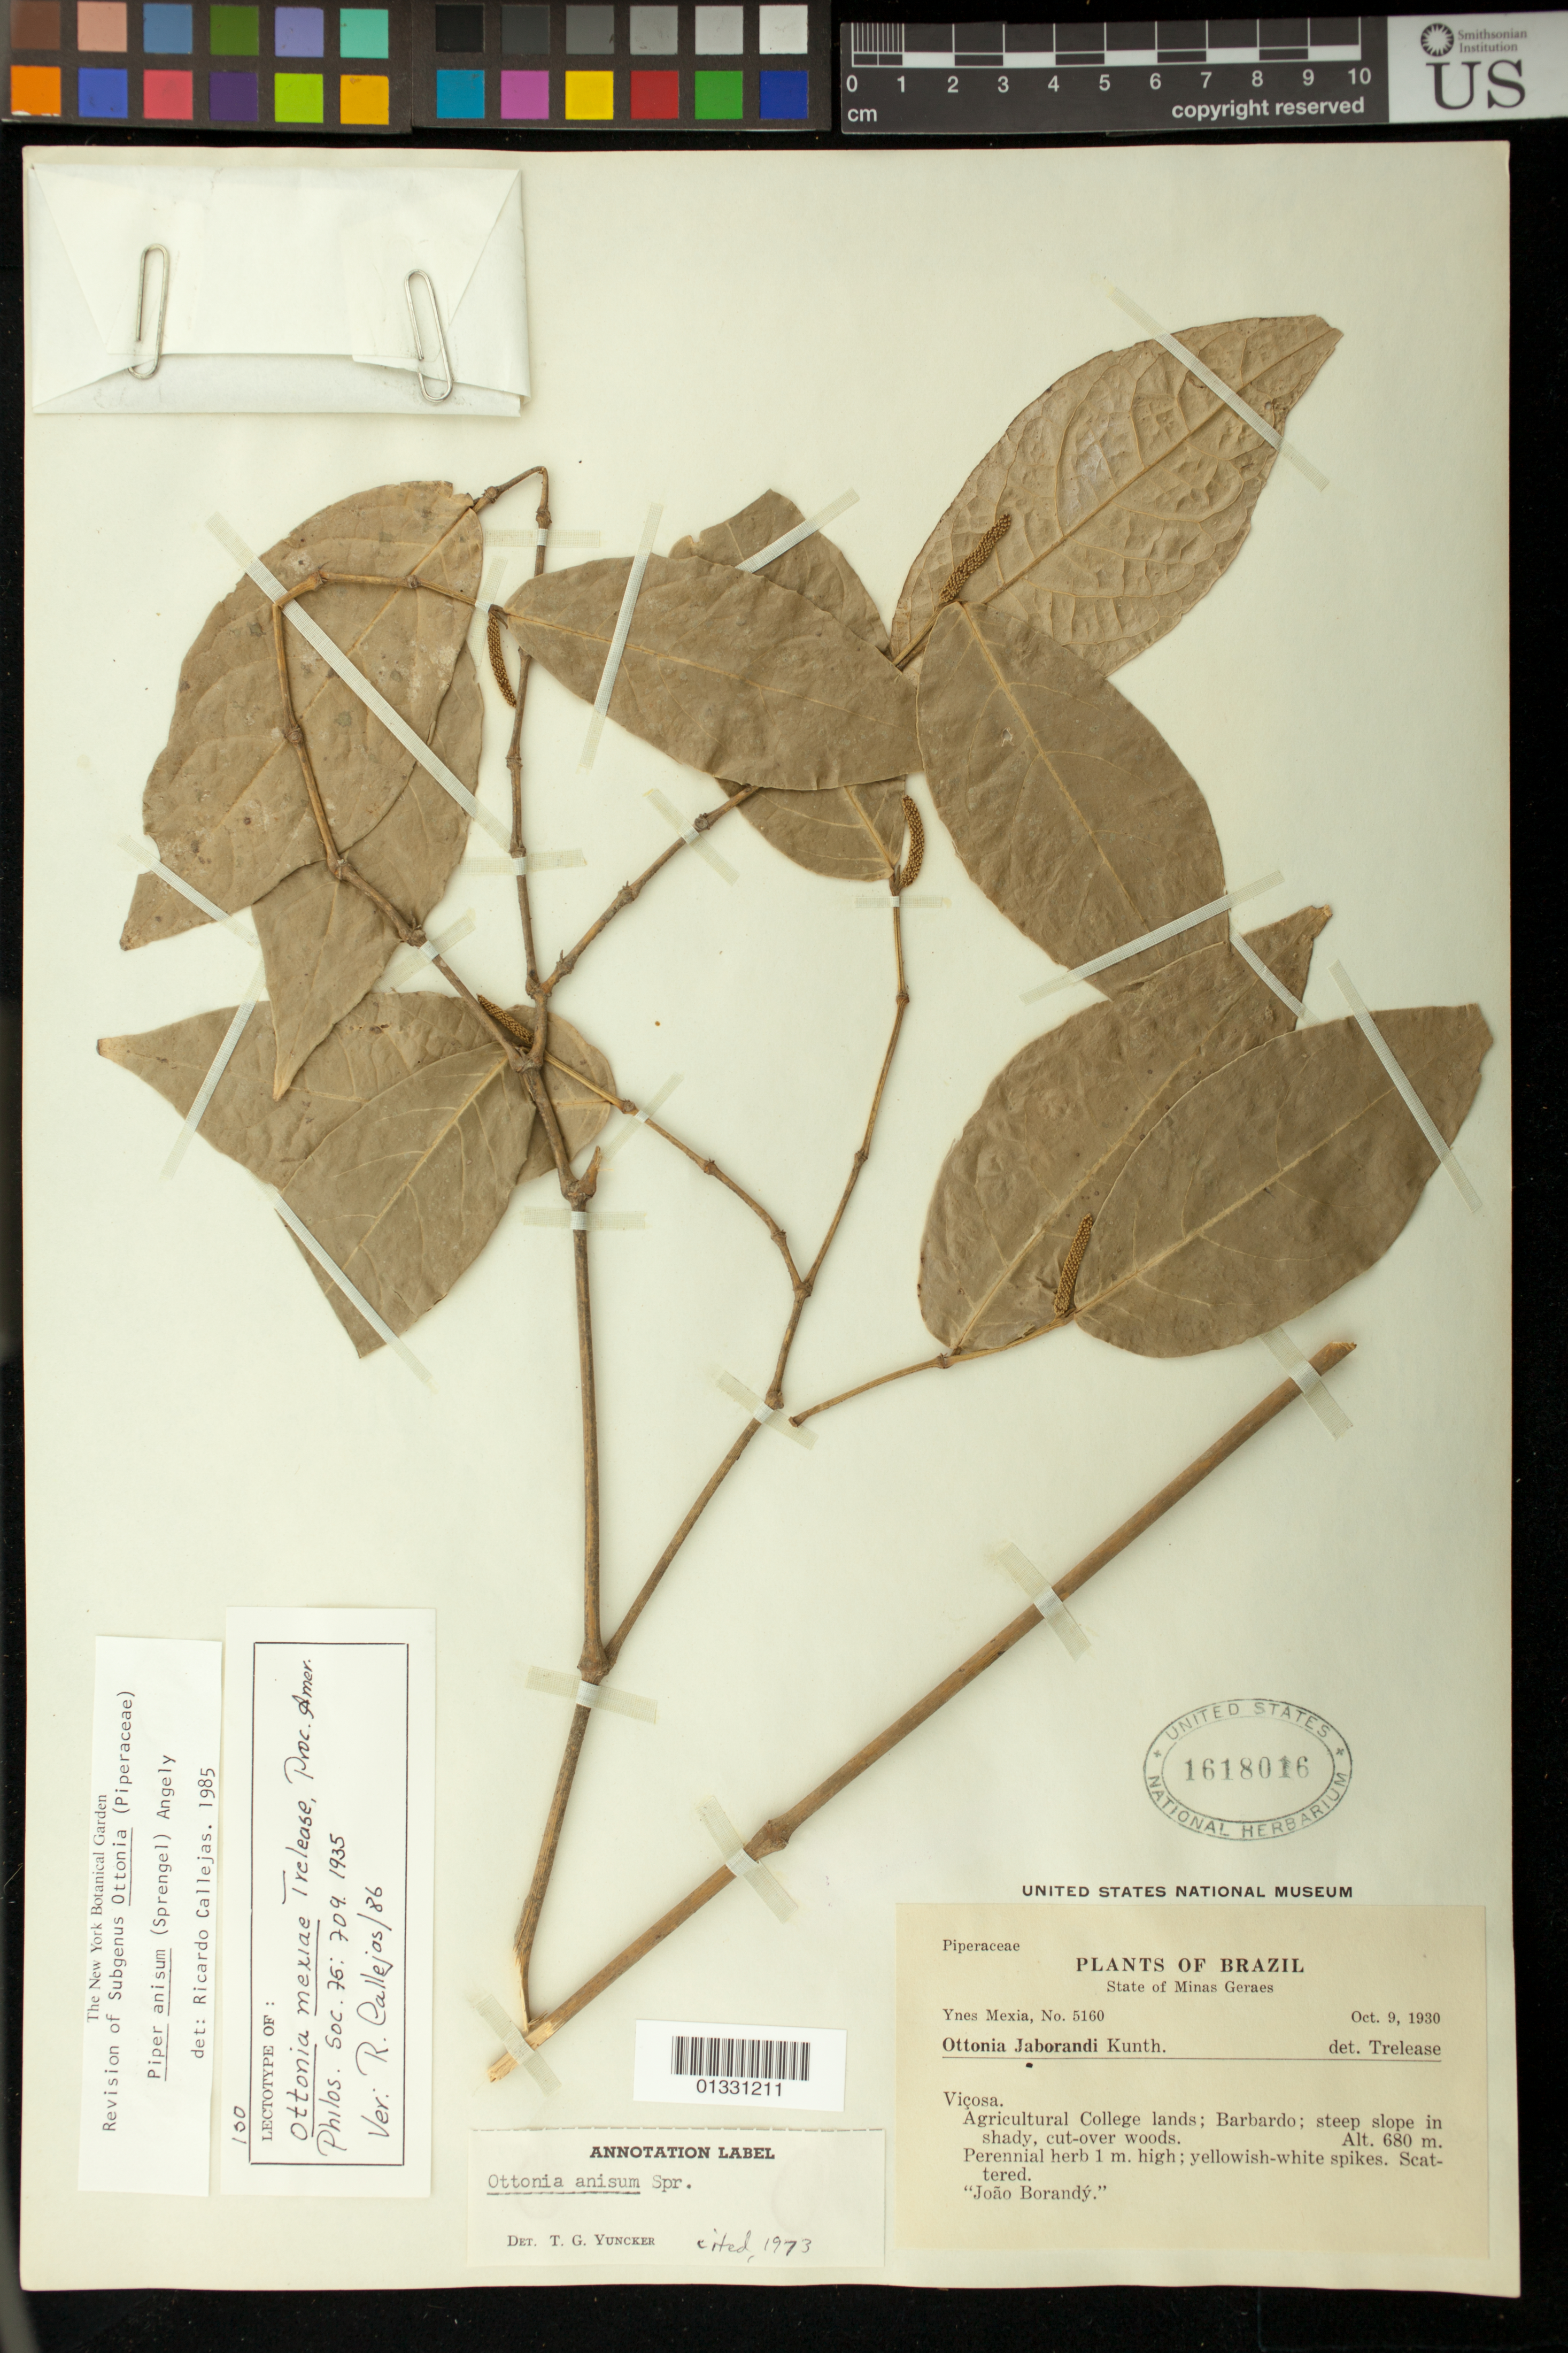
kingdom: Plantae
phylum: Tracheophyta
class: Magnoliopsida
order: Piperales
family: Piperaceae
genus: Piper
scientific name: Piper anisum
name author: (Spreng.) Angely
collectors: Y. Mexia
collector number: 5160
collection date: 1930-10-09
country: Brazil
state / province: Minas Gerais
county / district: Viçosa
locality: Agricultural College lands; Barbado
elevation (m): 680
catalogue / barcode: US 1618016